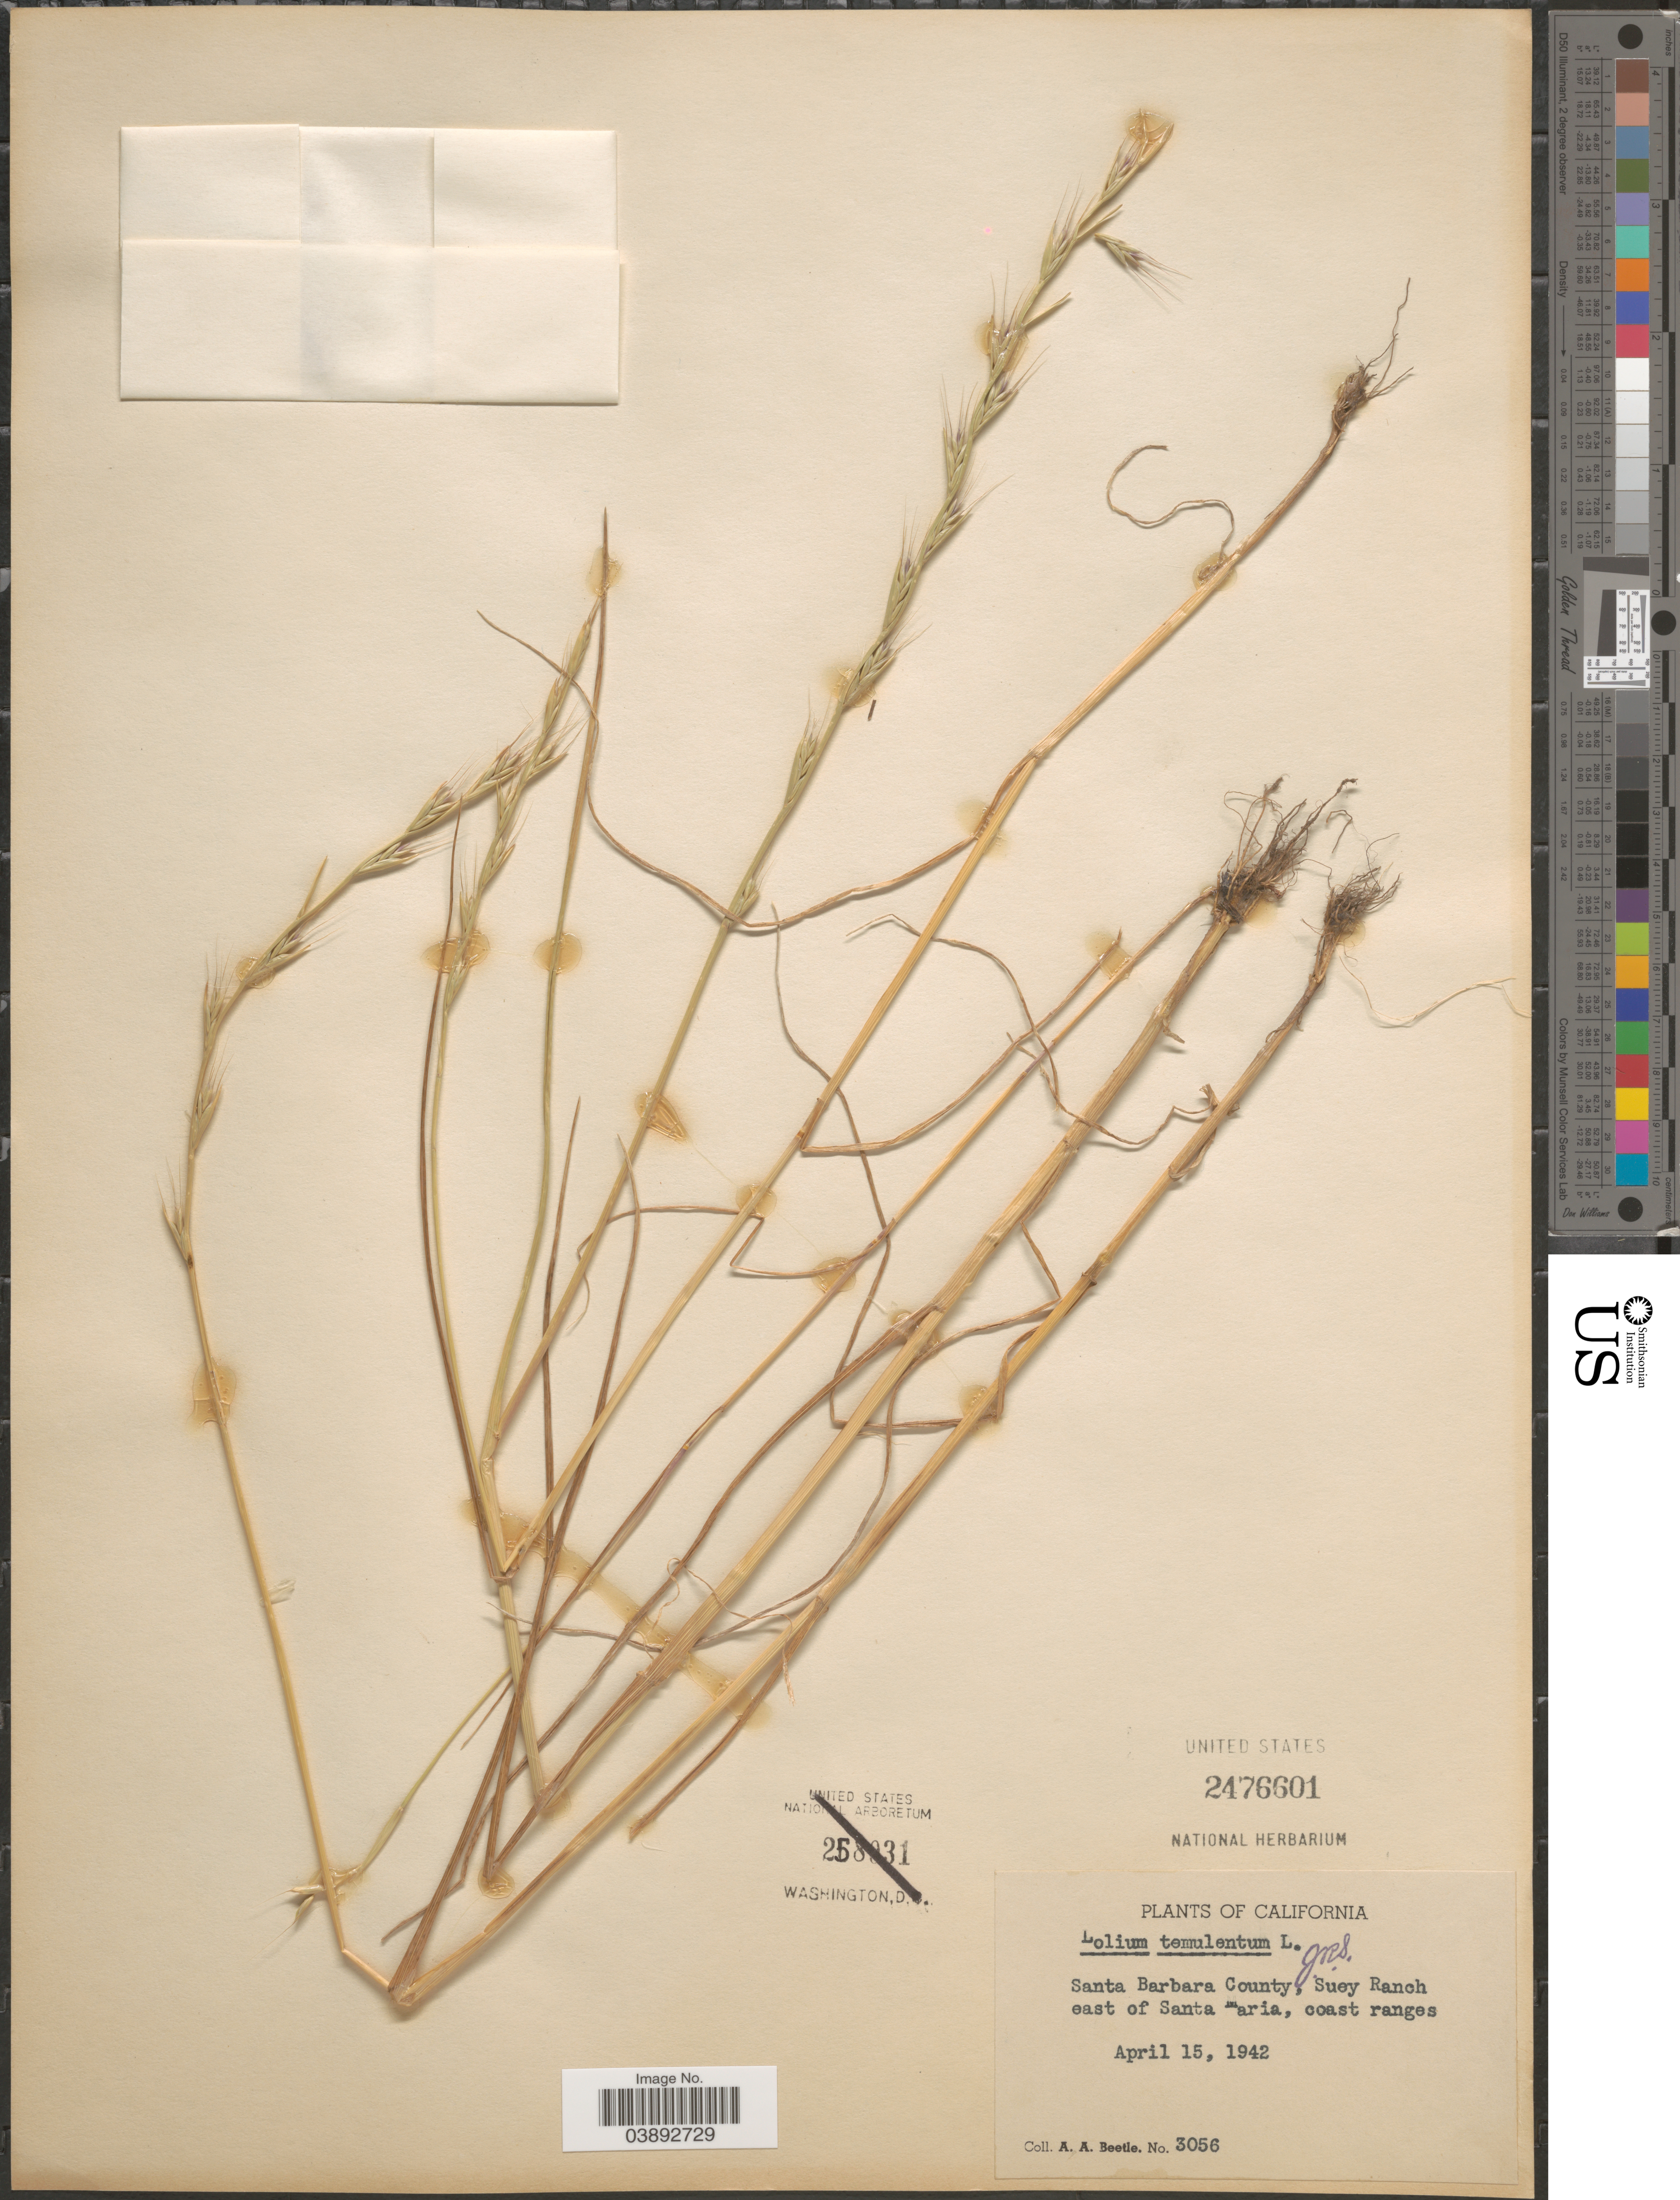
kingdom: Plantae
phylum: Tracheophyta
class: Liliopsida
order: Poales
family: Poaceae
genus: Lolium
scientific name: Lolium temulentum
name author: L.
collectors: A. A. Beetle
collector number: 3056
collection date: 1942-04-15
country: United States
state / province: California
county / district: Santa Barbara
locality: Santa Barbara County, Suey Ranch east of Santa Maria, coast ranges.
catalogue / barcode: US 2476601